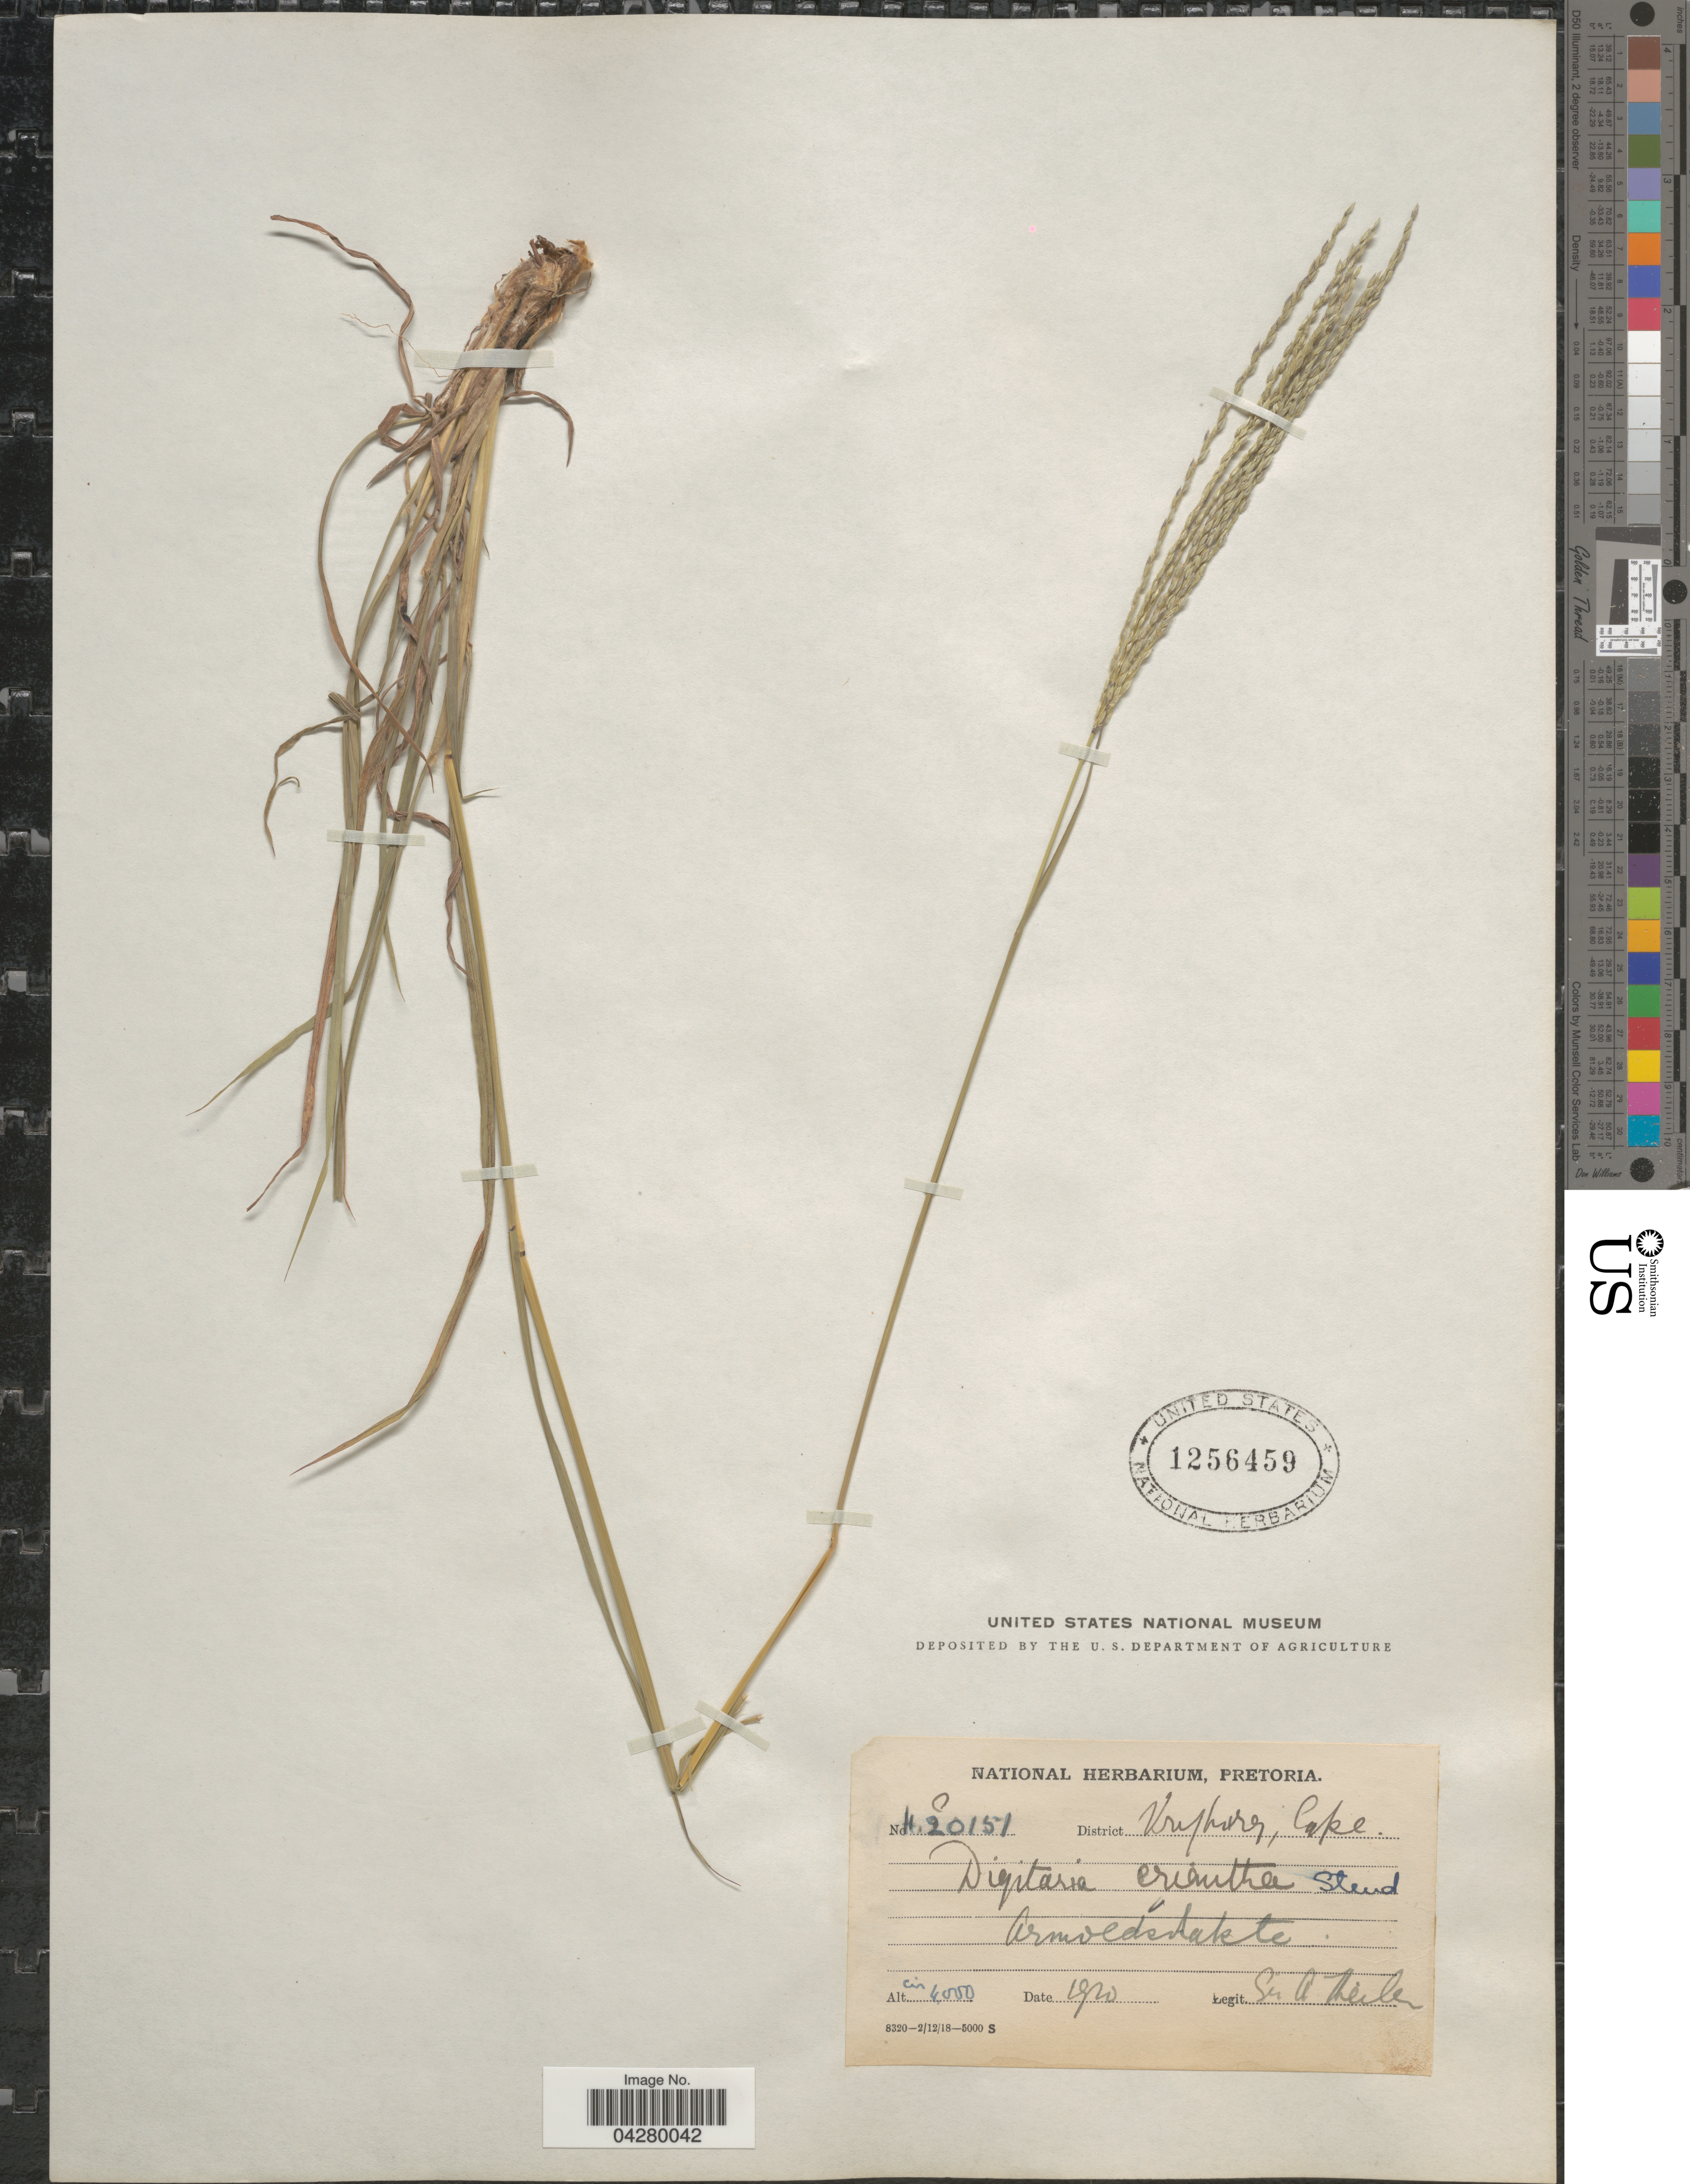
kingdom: Plantae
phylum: Tracheophyta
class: Liliopsida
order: Poales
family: Poaceae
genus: Digitaria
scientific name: Digitaria eriantha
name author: Steud.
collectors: A. Theiler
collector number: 420151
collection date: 1920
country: South Africa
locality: District Vrijburg, Cape. Armoedsvlakte.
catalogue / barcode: US 1256459